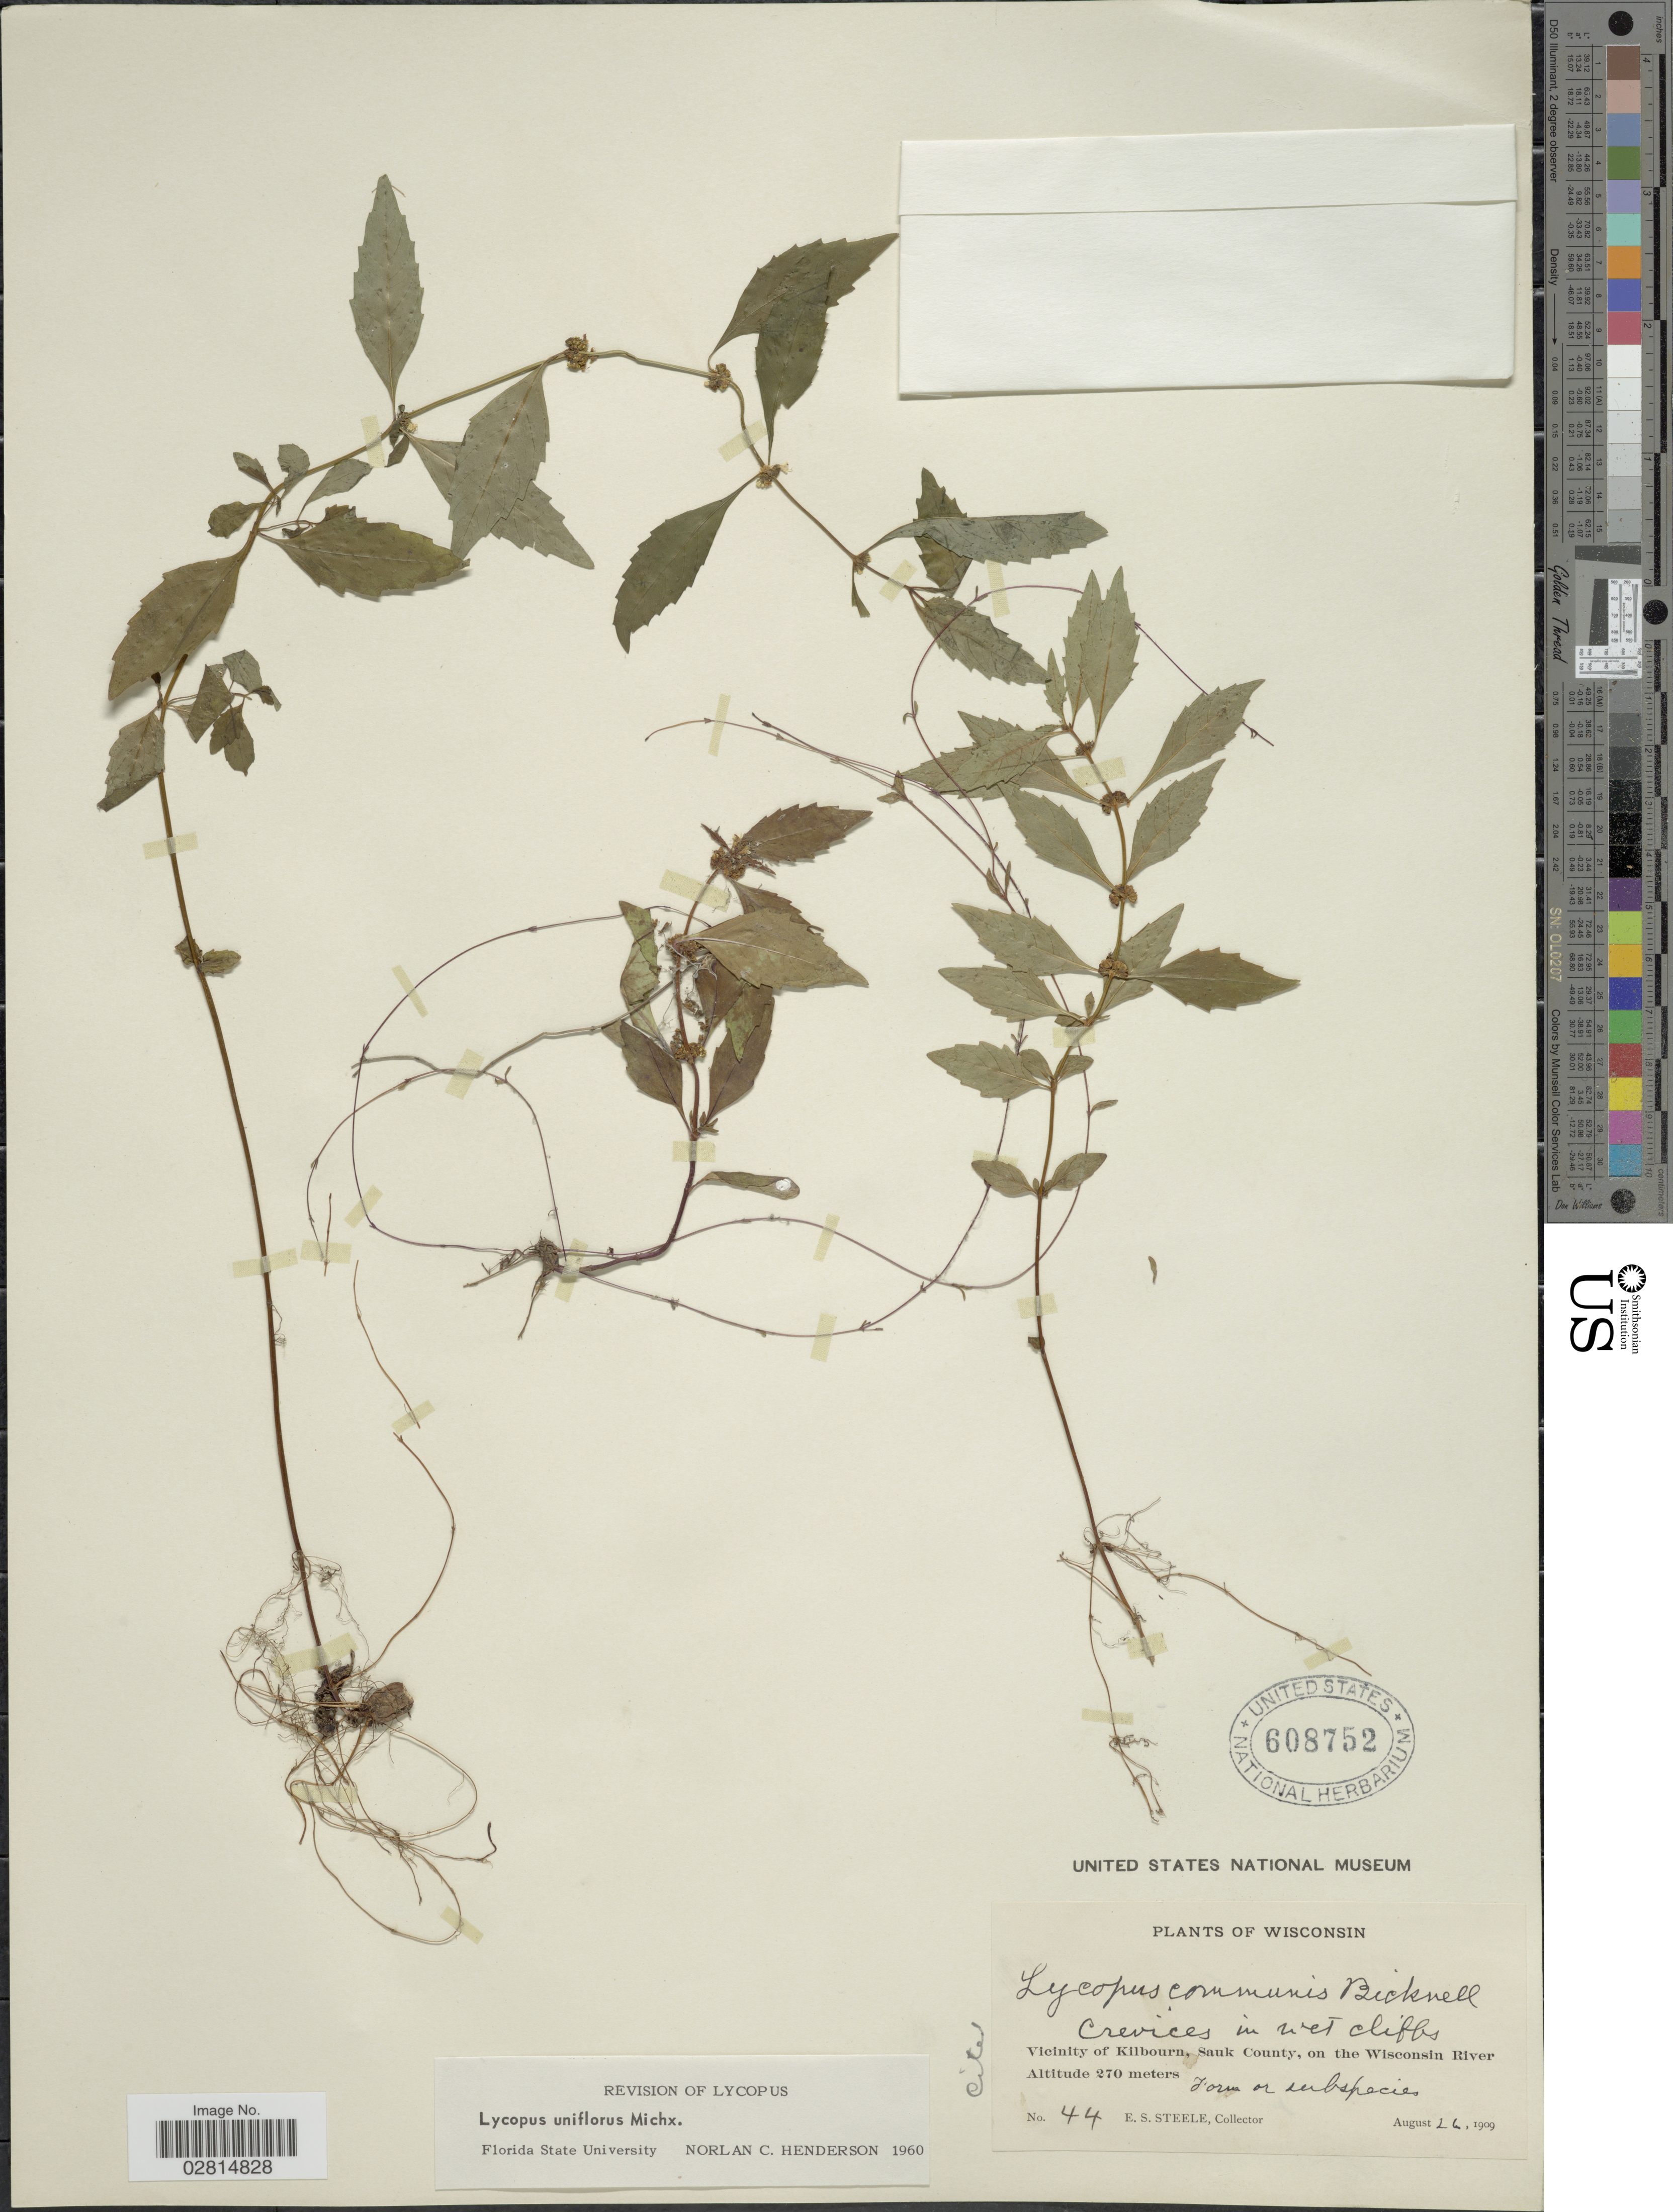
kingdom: Plantae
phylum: Tracheophyta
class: Magnoliopsida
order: Lamiales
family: Lamiaceae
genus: Lycopus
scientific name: Lycopus uniflorus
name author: Michx.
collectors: E. Steele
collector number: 44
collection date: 1909-08-26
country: United States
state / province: Wisconsin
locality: Vicinity of Kilbourn, Sauk County, on the Wisconsin River.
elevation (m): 270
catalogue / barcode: US 608752